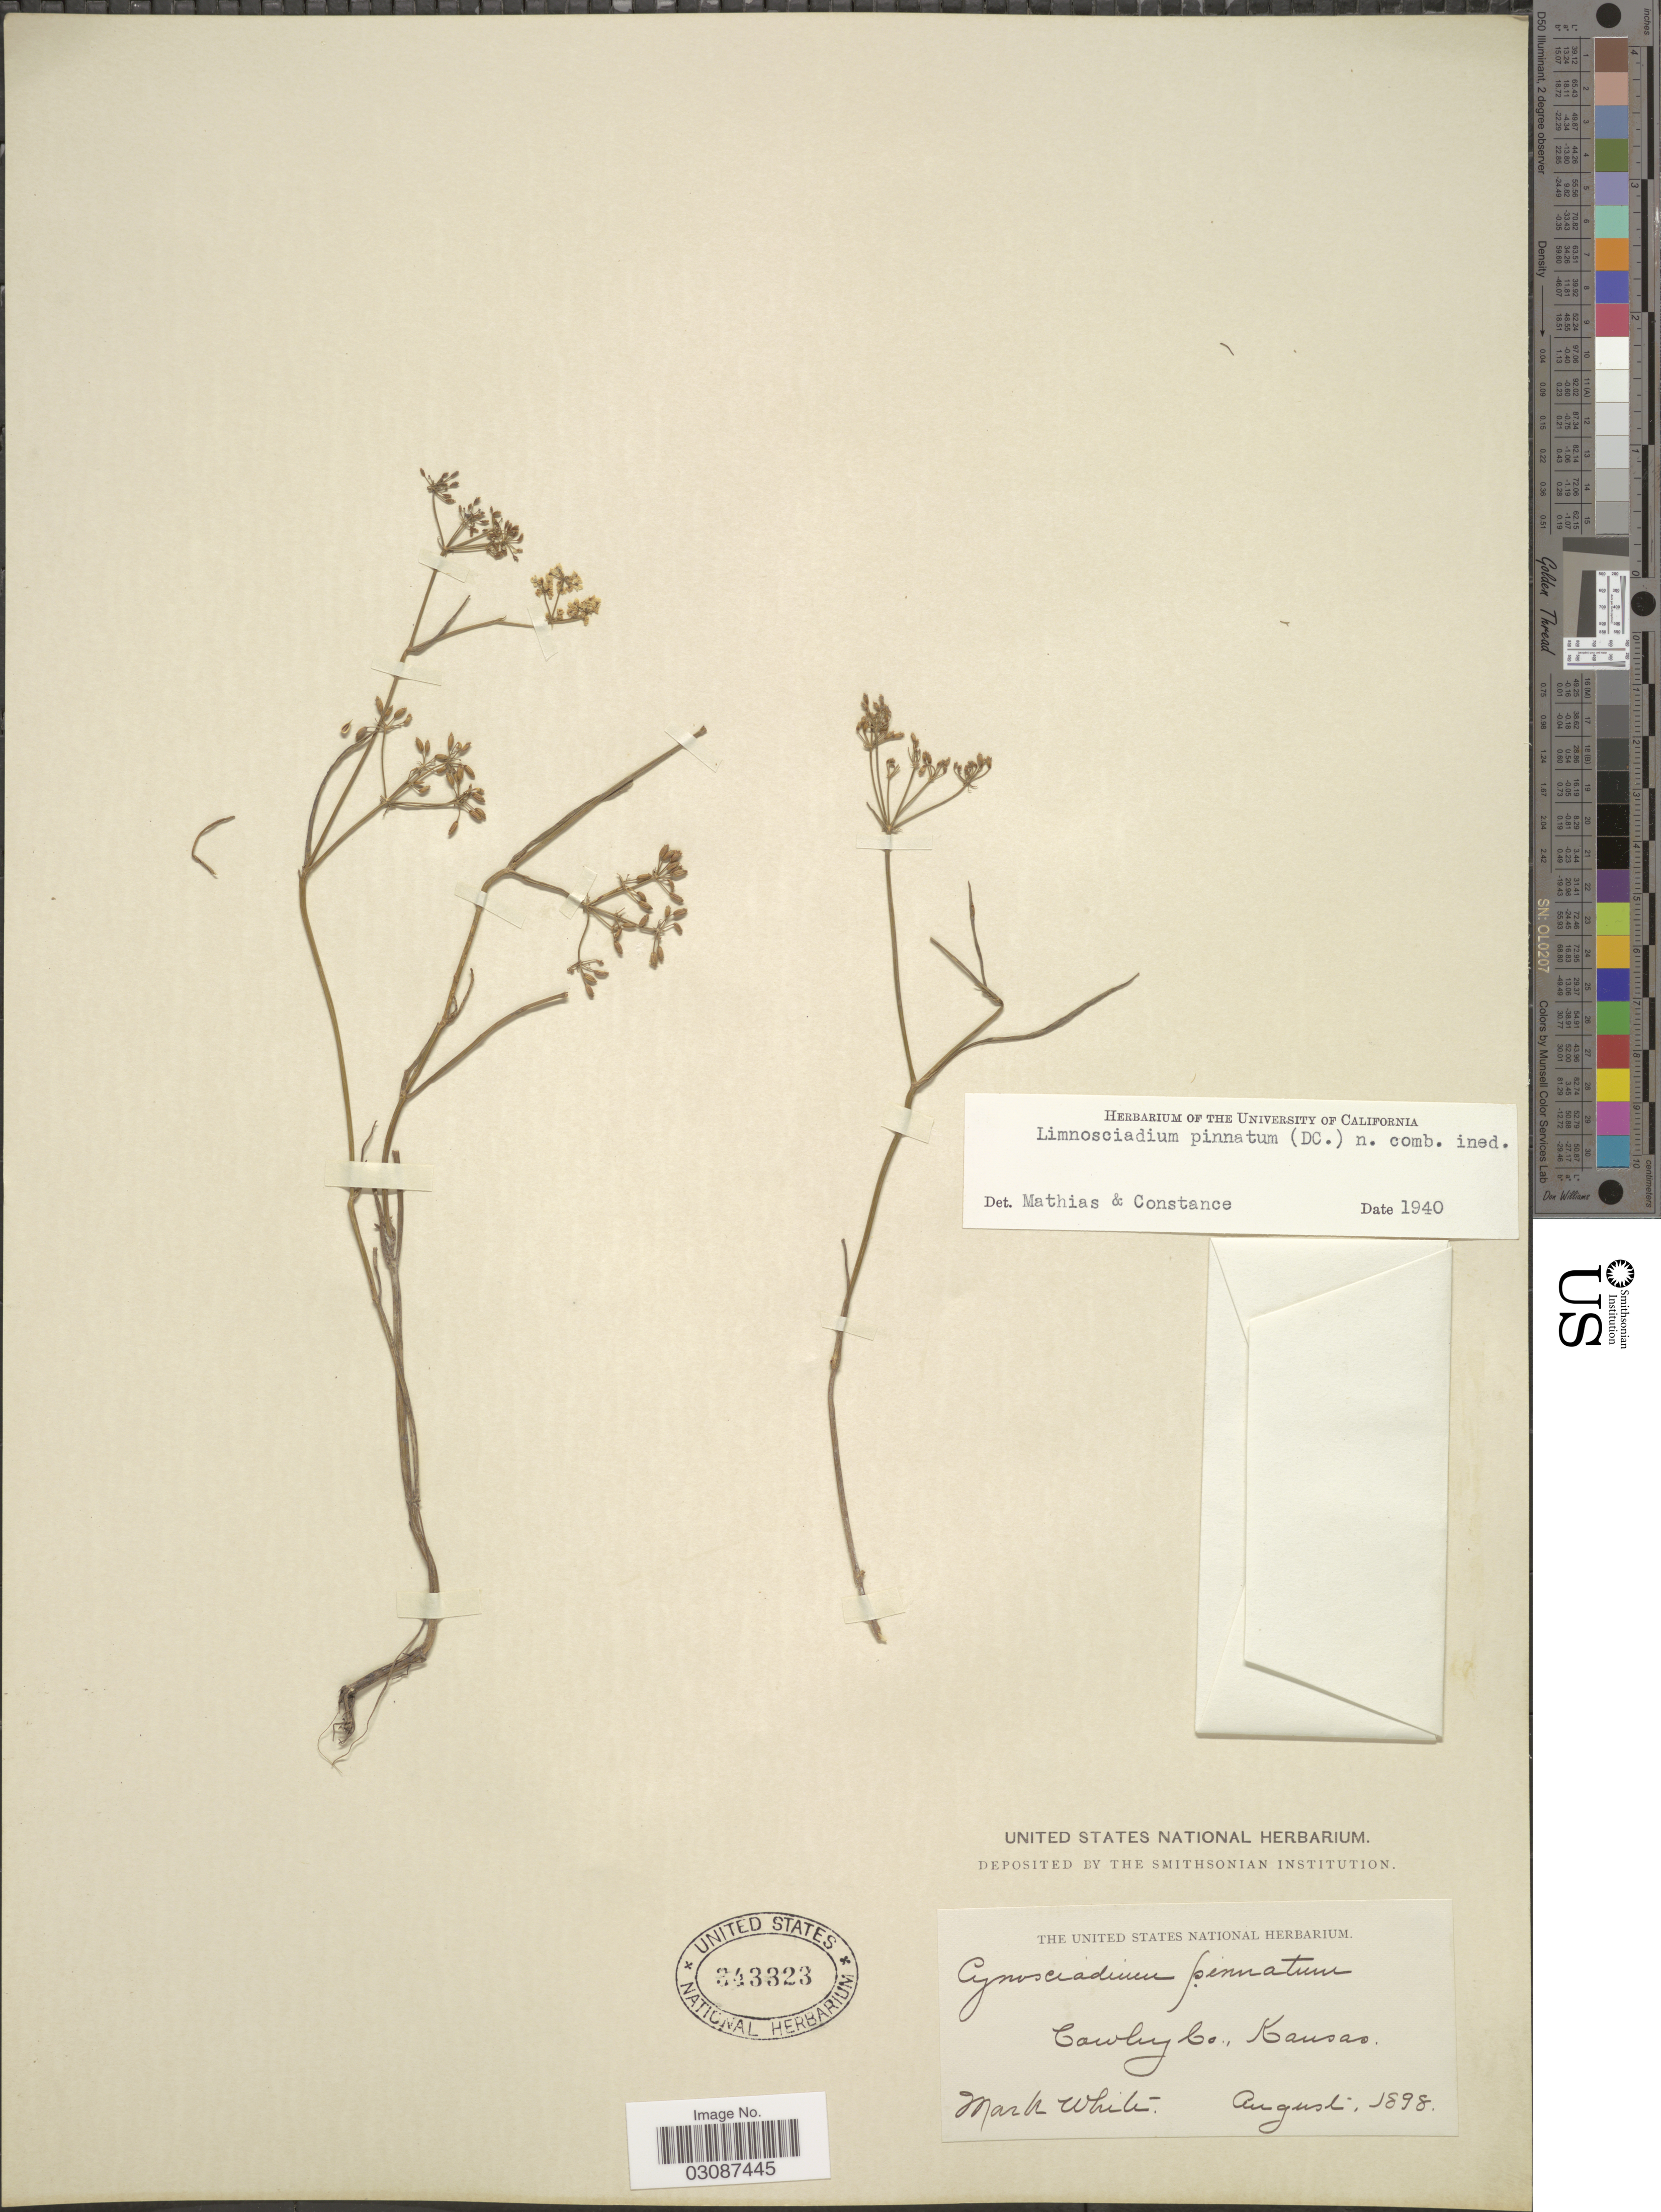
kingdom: Plantae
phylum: Tracheophyta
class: Magnoliopsida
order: Apiales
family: Apiaceae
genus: Limnosciadium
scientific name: Limnosciadium pinnatum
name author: (DC.) Mathias & Constance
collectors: M. White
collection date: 1898-08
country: United States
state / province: Kansas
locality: Cowby Co.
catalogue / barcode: US 343323